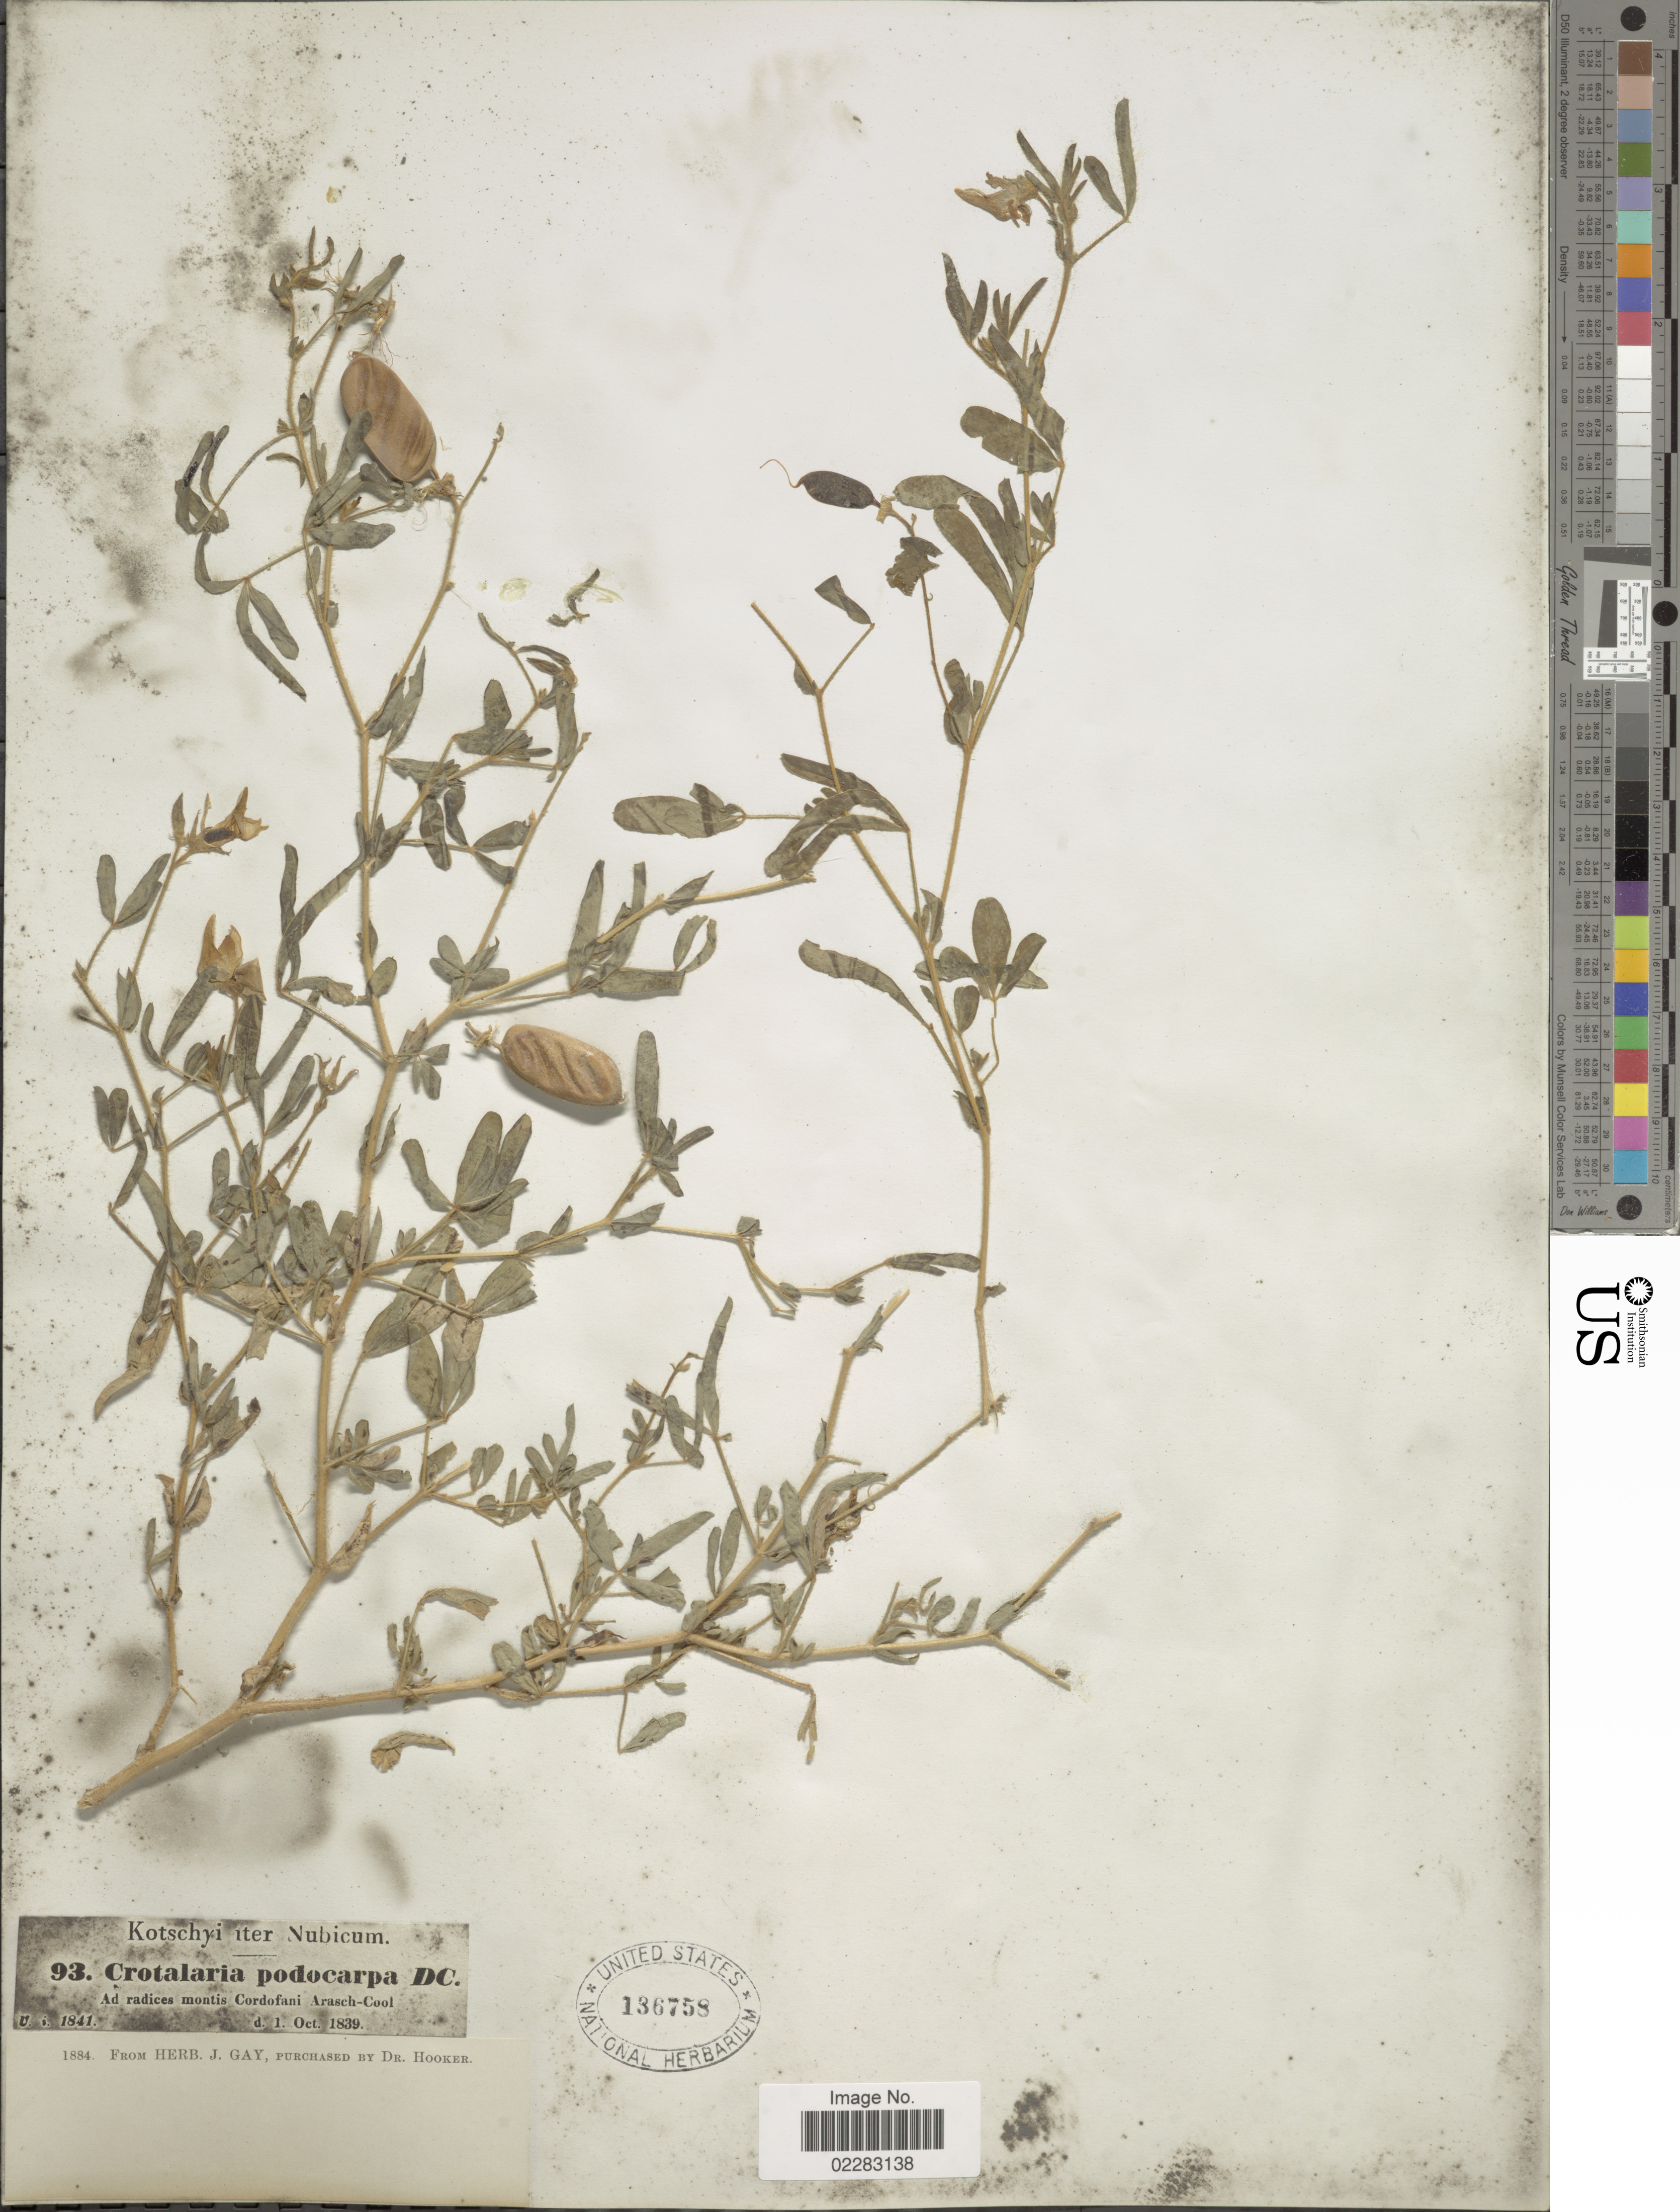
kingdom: Plantae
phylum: Tracheophyta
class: Magnoliopsida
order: Fabales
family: Fabaceae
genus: Crotalaria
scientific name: Crotalaria podocarpa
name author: DC.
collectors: -. Kotschyi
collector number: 93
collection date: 1839-10-01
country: Sudan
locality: Nubicum, ad radices montis Cordofani Arasch-Cool.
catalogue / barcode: US 136758